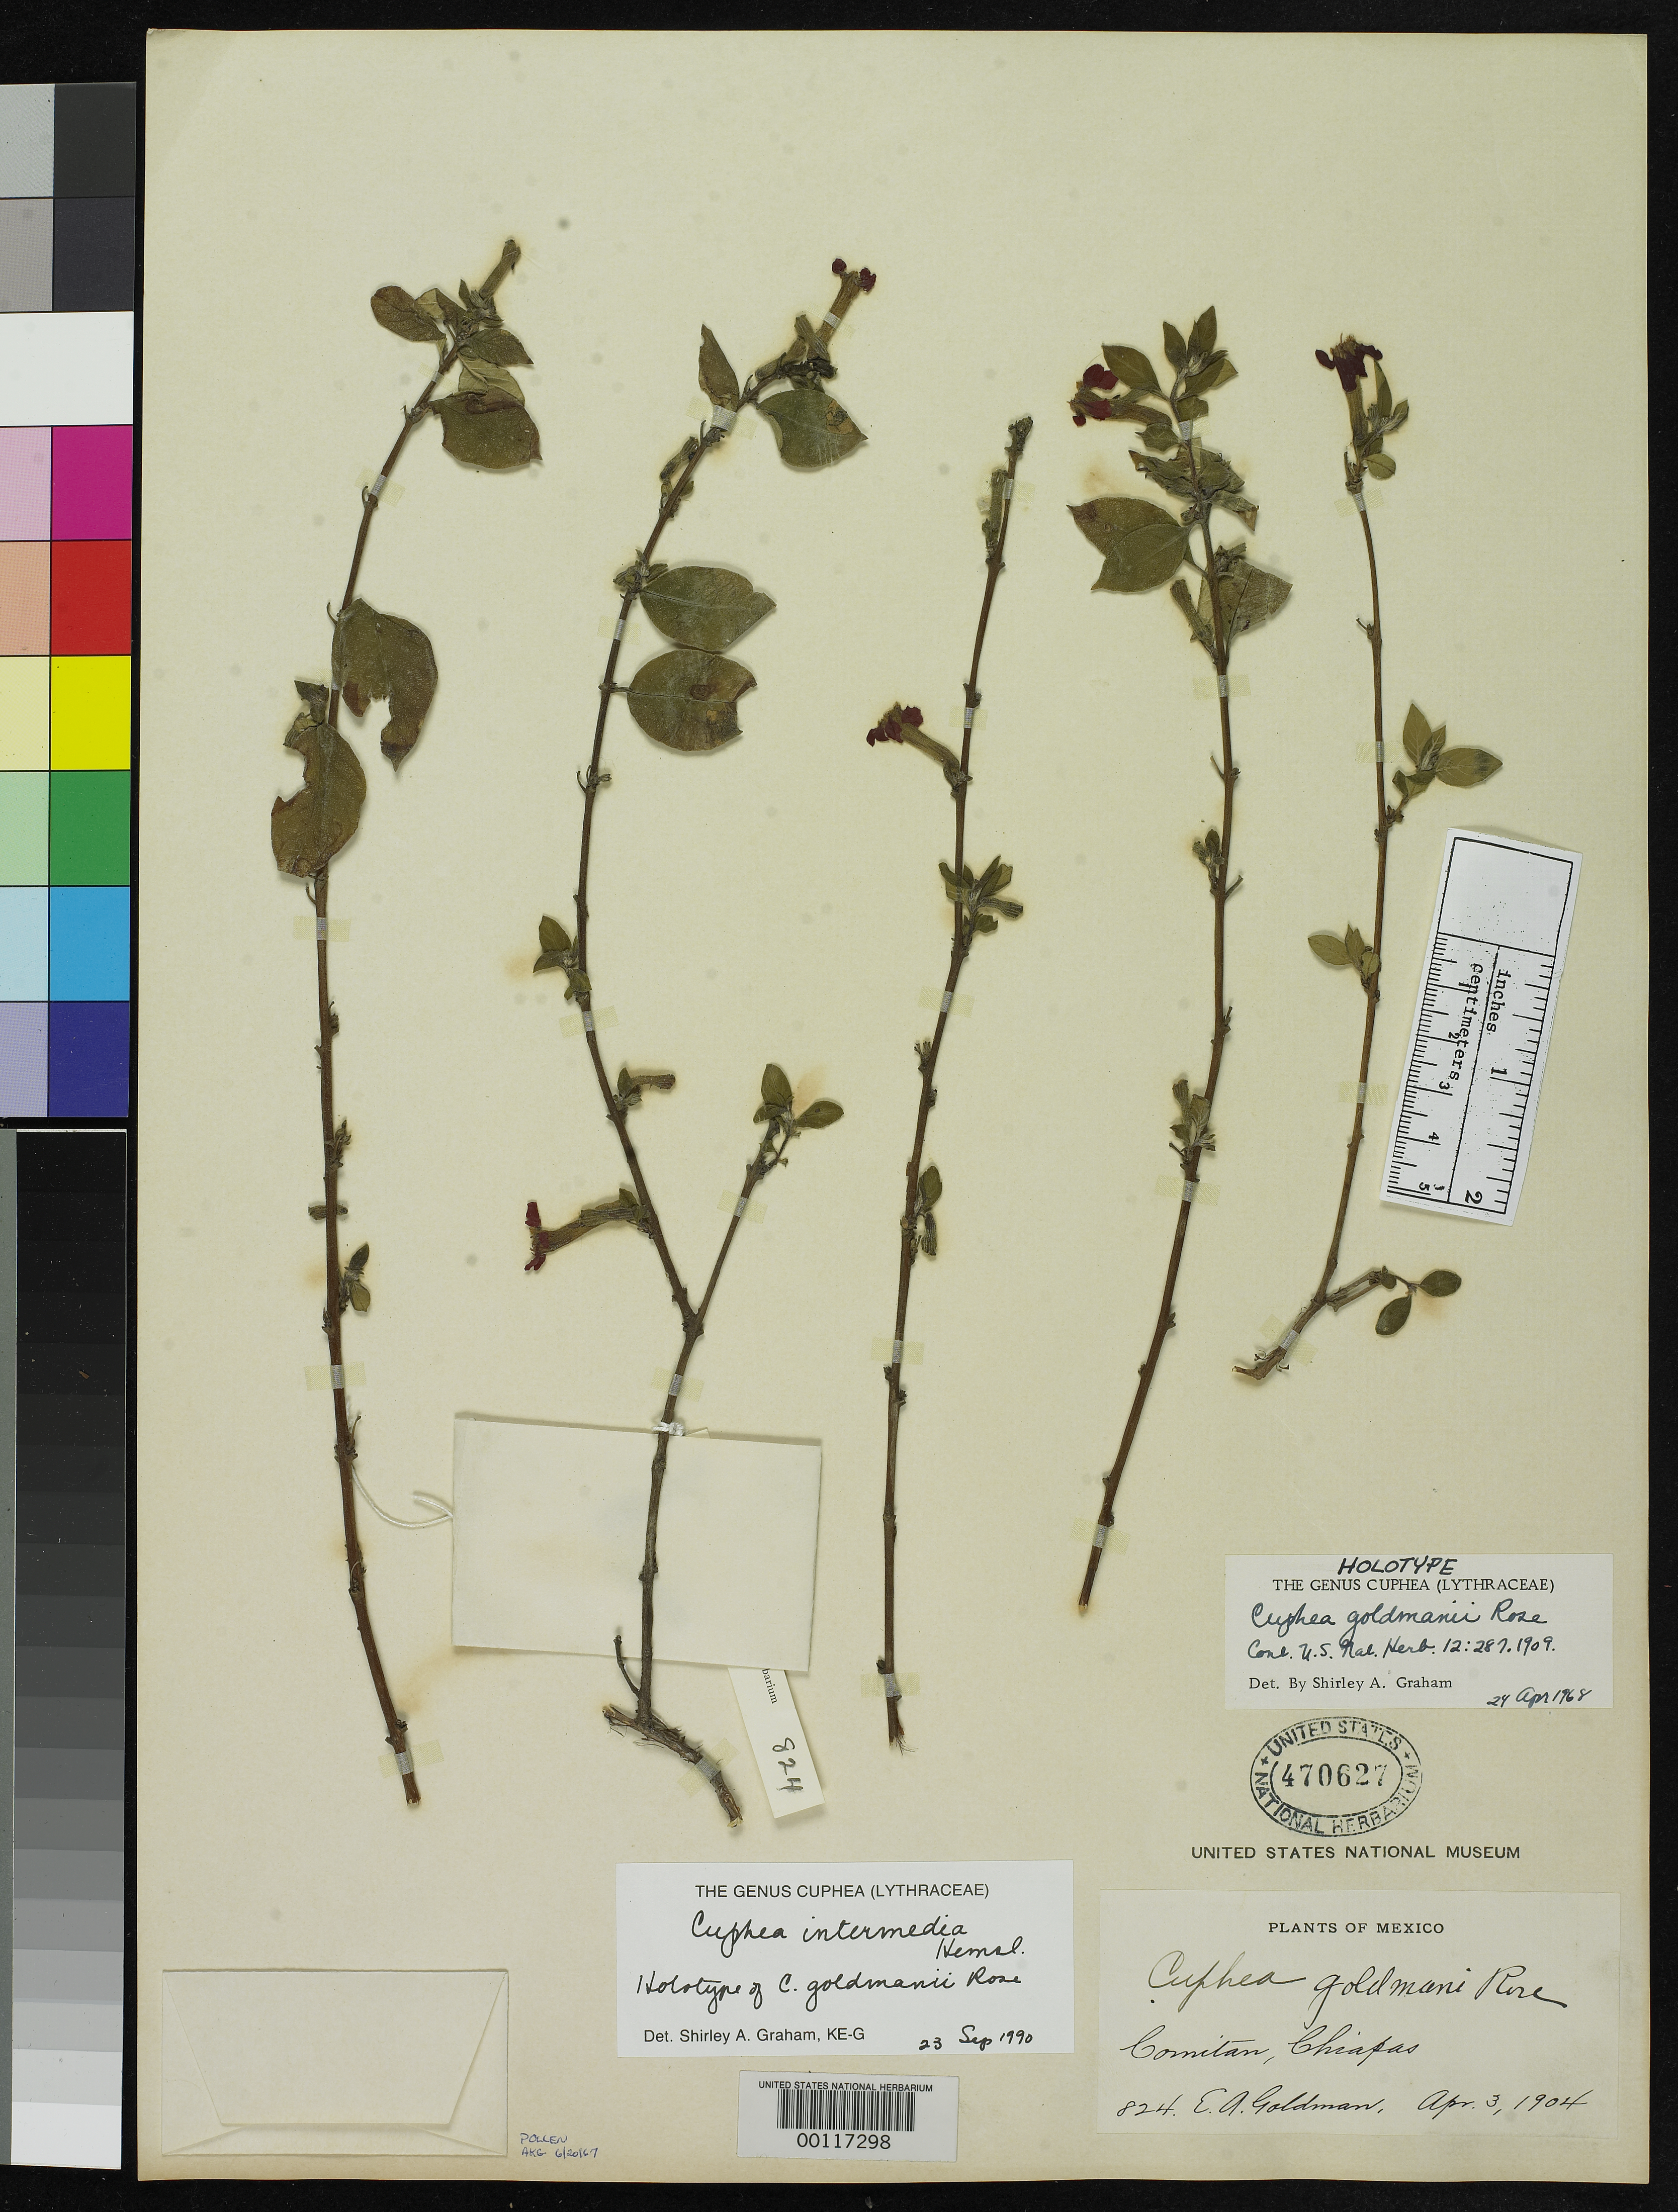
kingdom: Plantae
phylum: Tracheophyta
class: Magnoliopsida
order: Myrtales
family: Lythraceae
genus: Cuphea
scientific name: Cuphea goldmanii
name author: Rose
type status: Holotype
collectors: E. A. Goldman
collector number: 824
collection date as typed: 03 Apr 1904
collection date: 1904-04-03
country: Mexico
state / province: Chiapas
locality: Comitan.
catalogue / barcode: US 470627